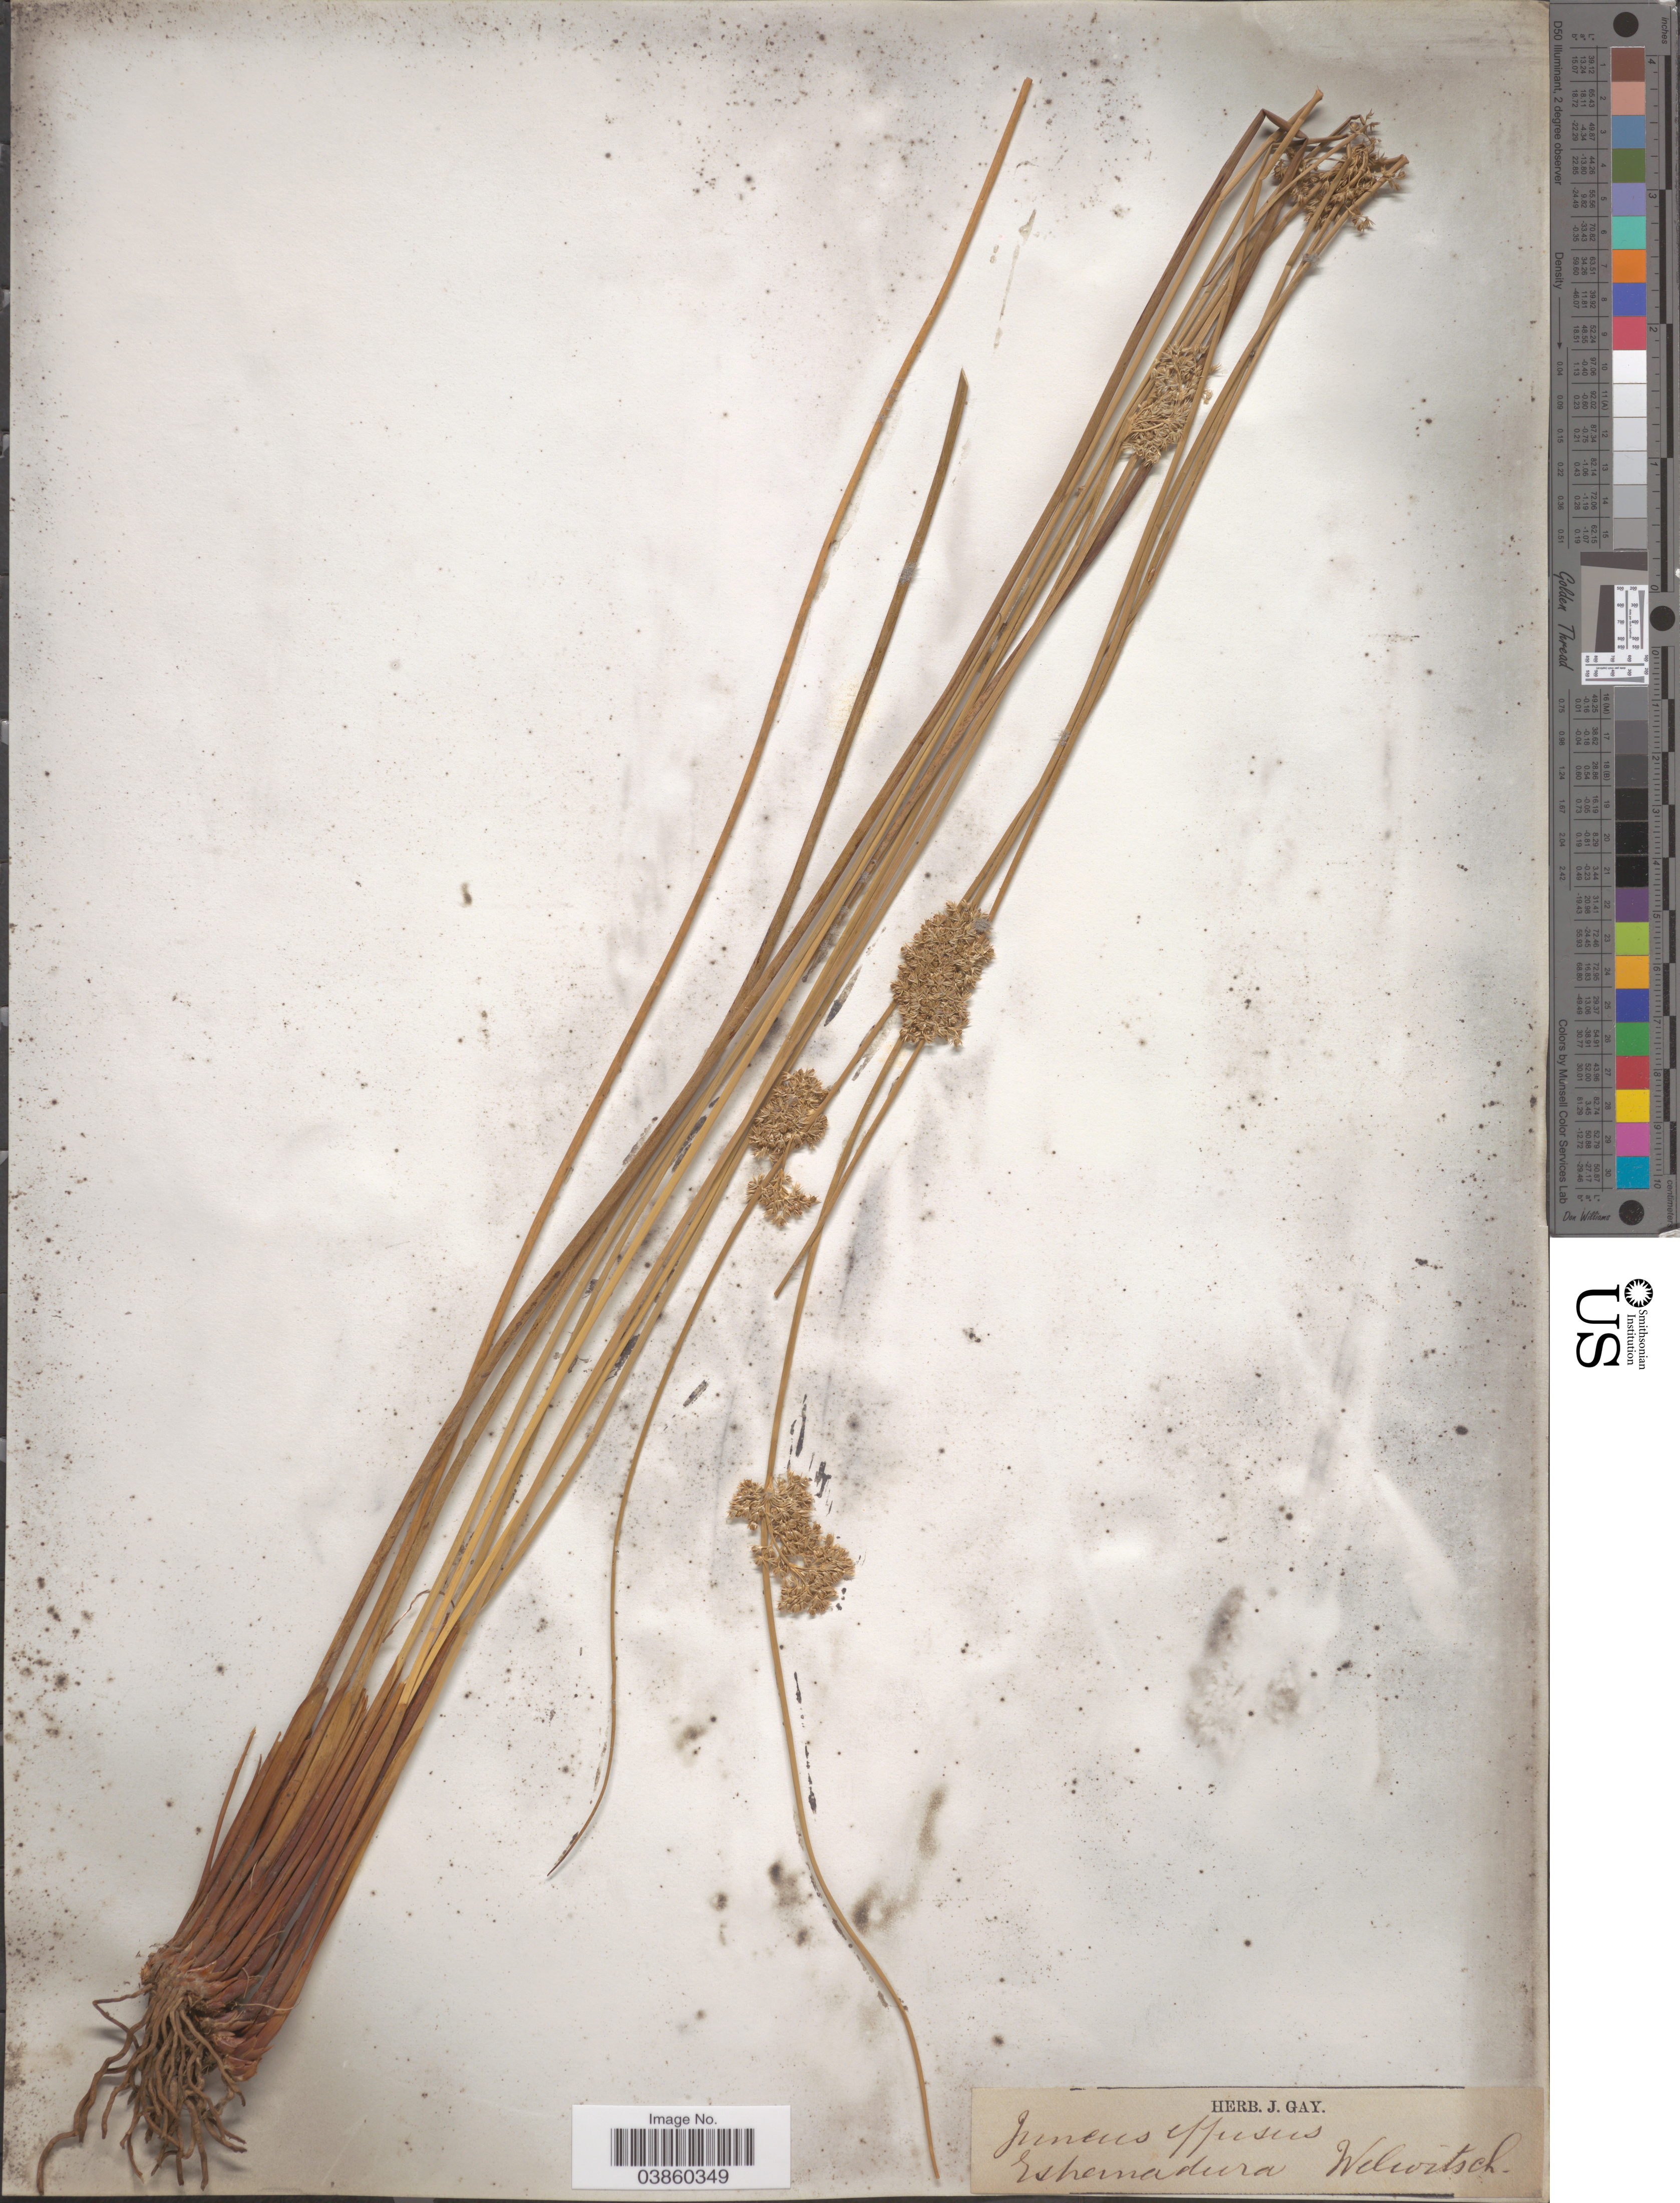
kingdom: Plantae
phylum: Tracheophyta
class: Liliopsida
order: Poales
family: Juncaceae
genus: Juncus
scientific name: Juncus effusus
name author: L.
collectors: -. Welwitsch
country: Portugal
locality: Estremadura.